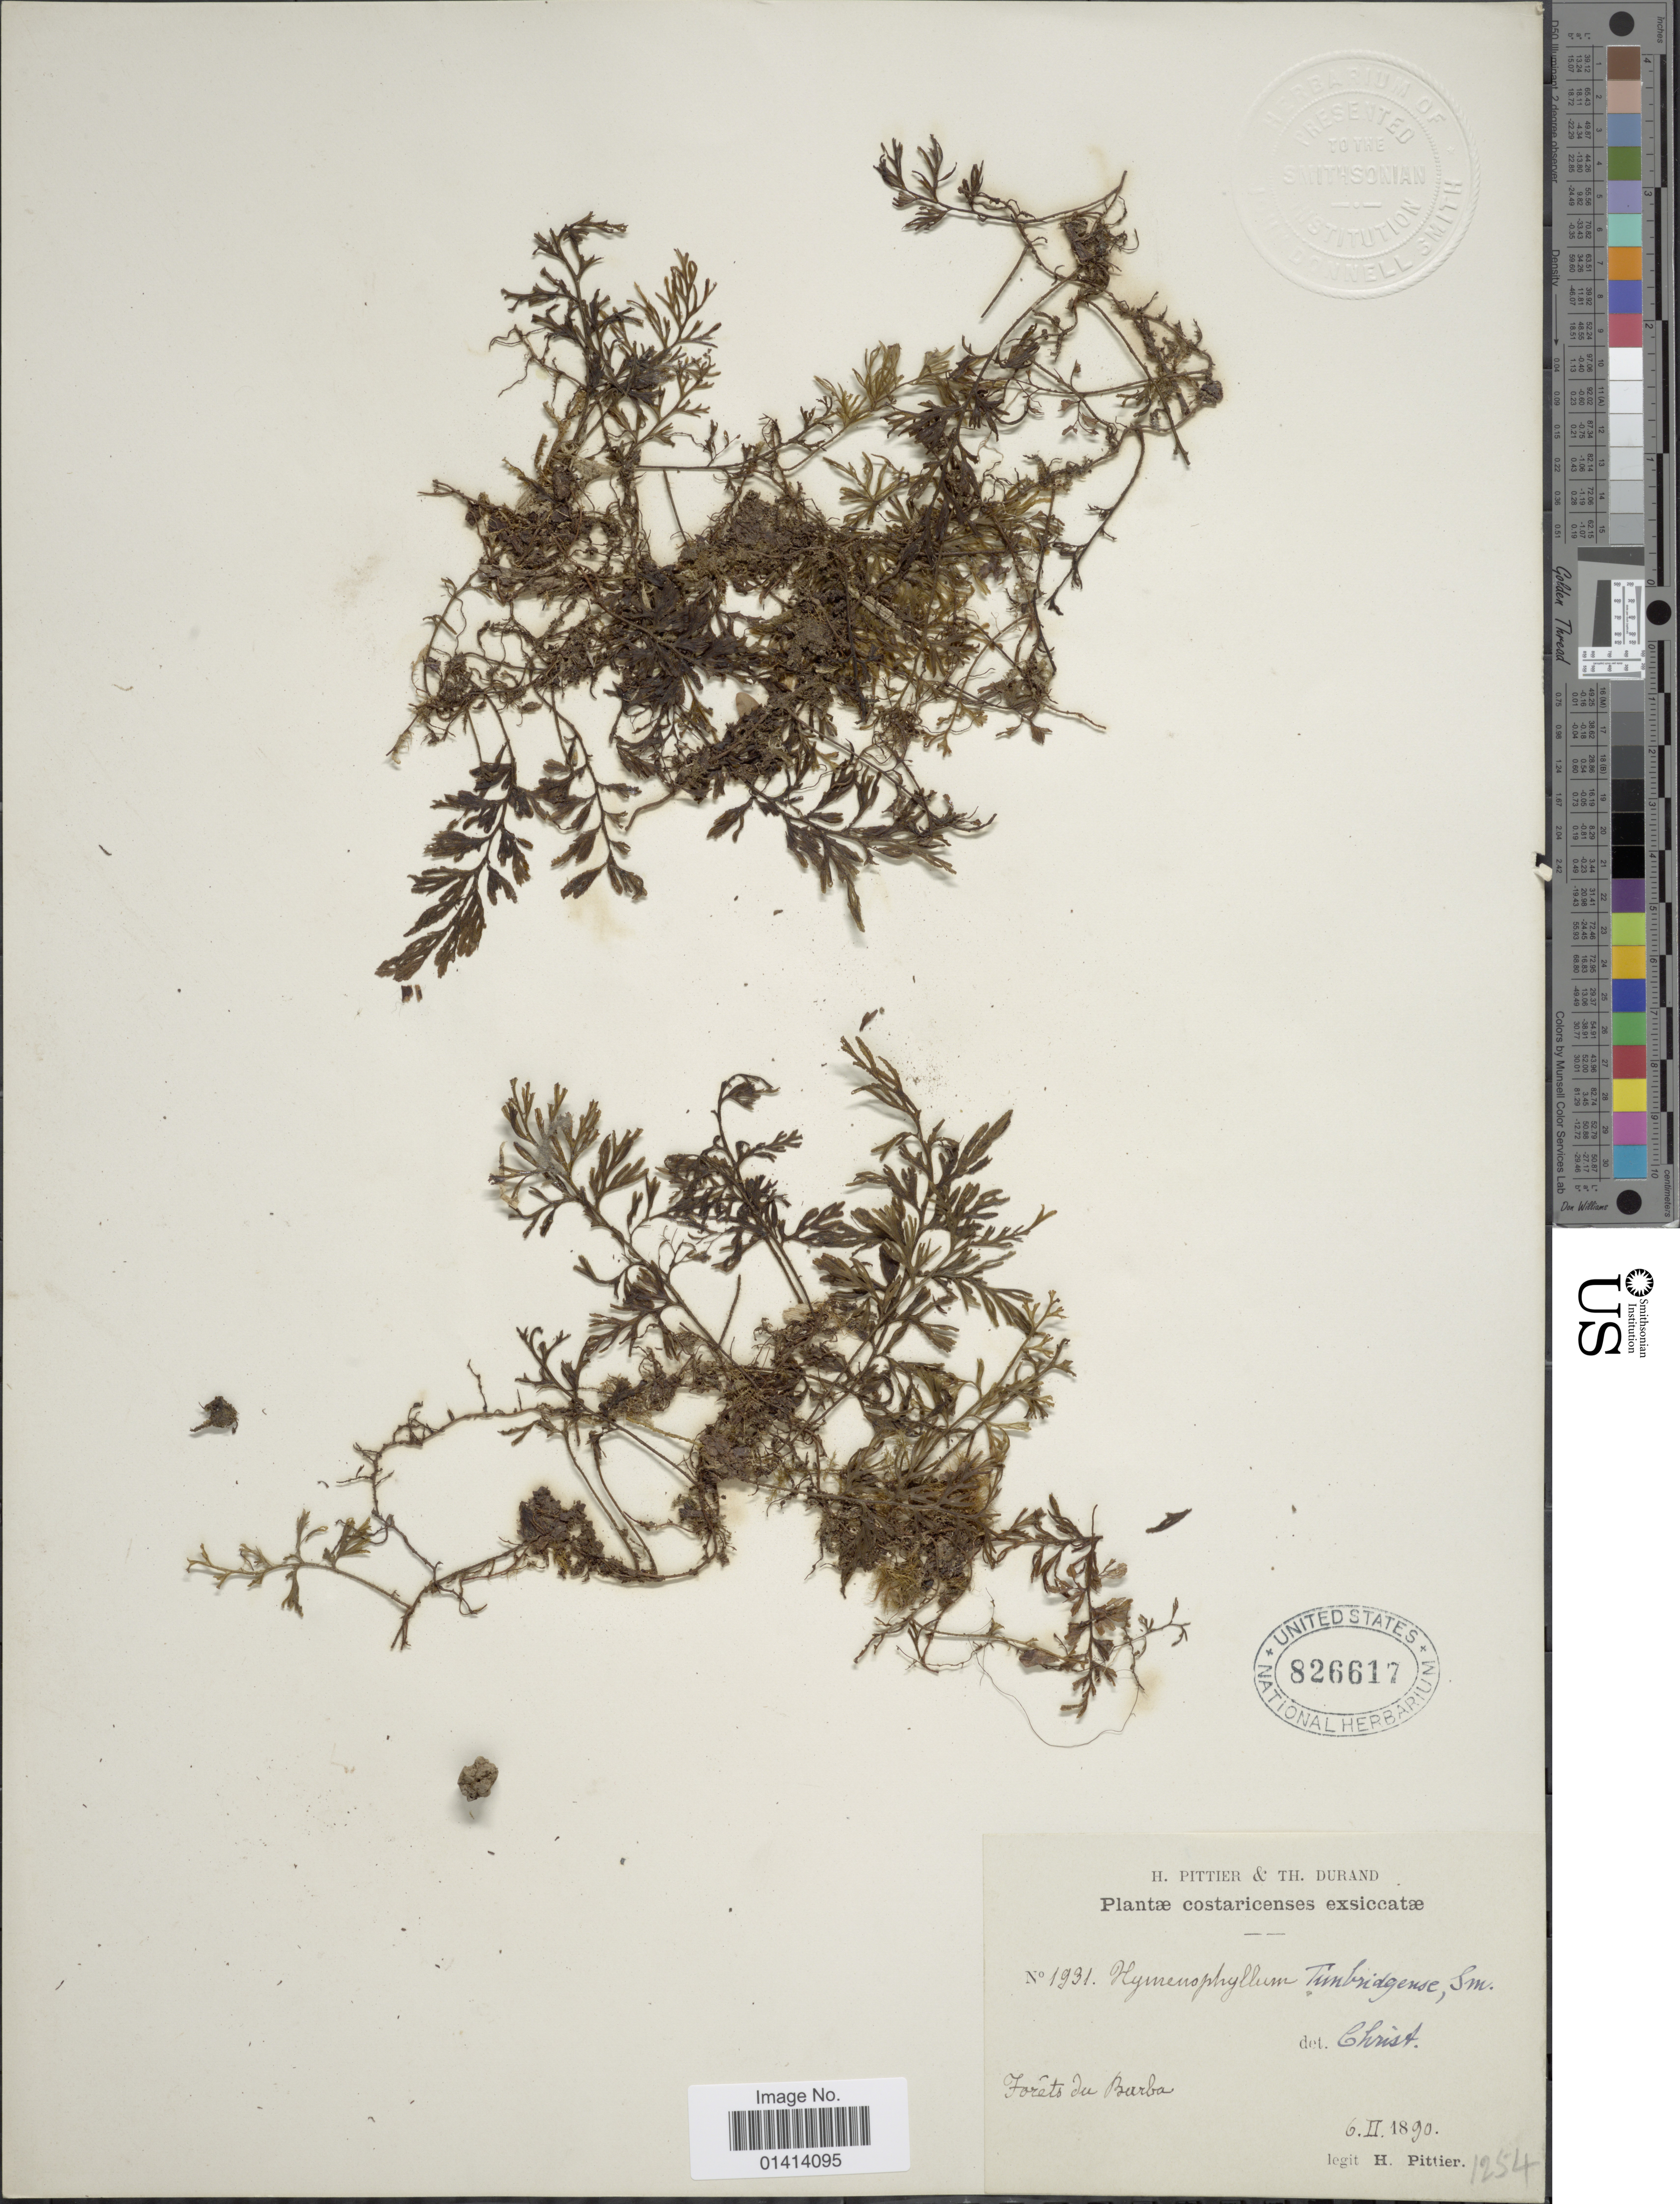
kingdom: Plantae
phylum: Tracheophyta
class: Polypodiopsida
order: Hymenophyllales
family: Hymenophyllaceae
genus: Hymenophyllum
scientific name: Hymenophyllum fucoides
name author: (Sw.) Sw.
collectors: H. F. Pittier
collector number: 1931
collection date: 1890-02-06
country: Costa Rica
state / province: Heredia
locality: Forets du Barba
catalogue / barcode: US 826617